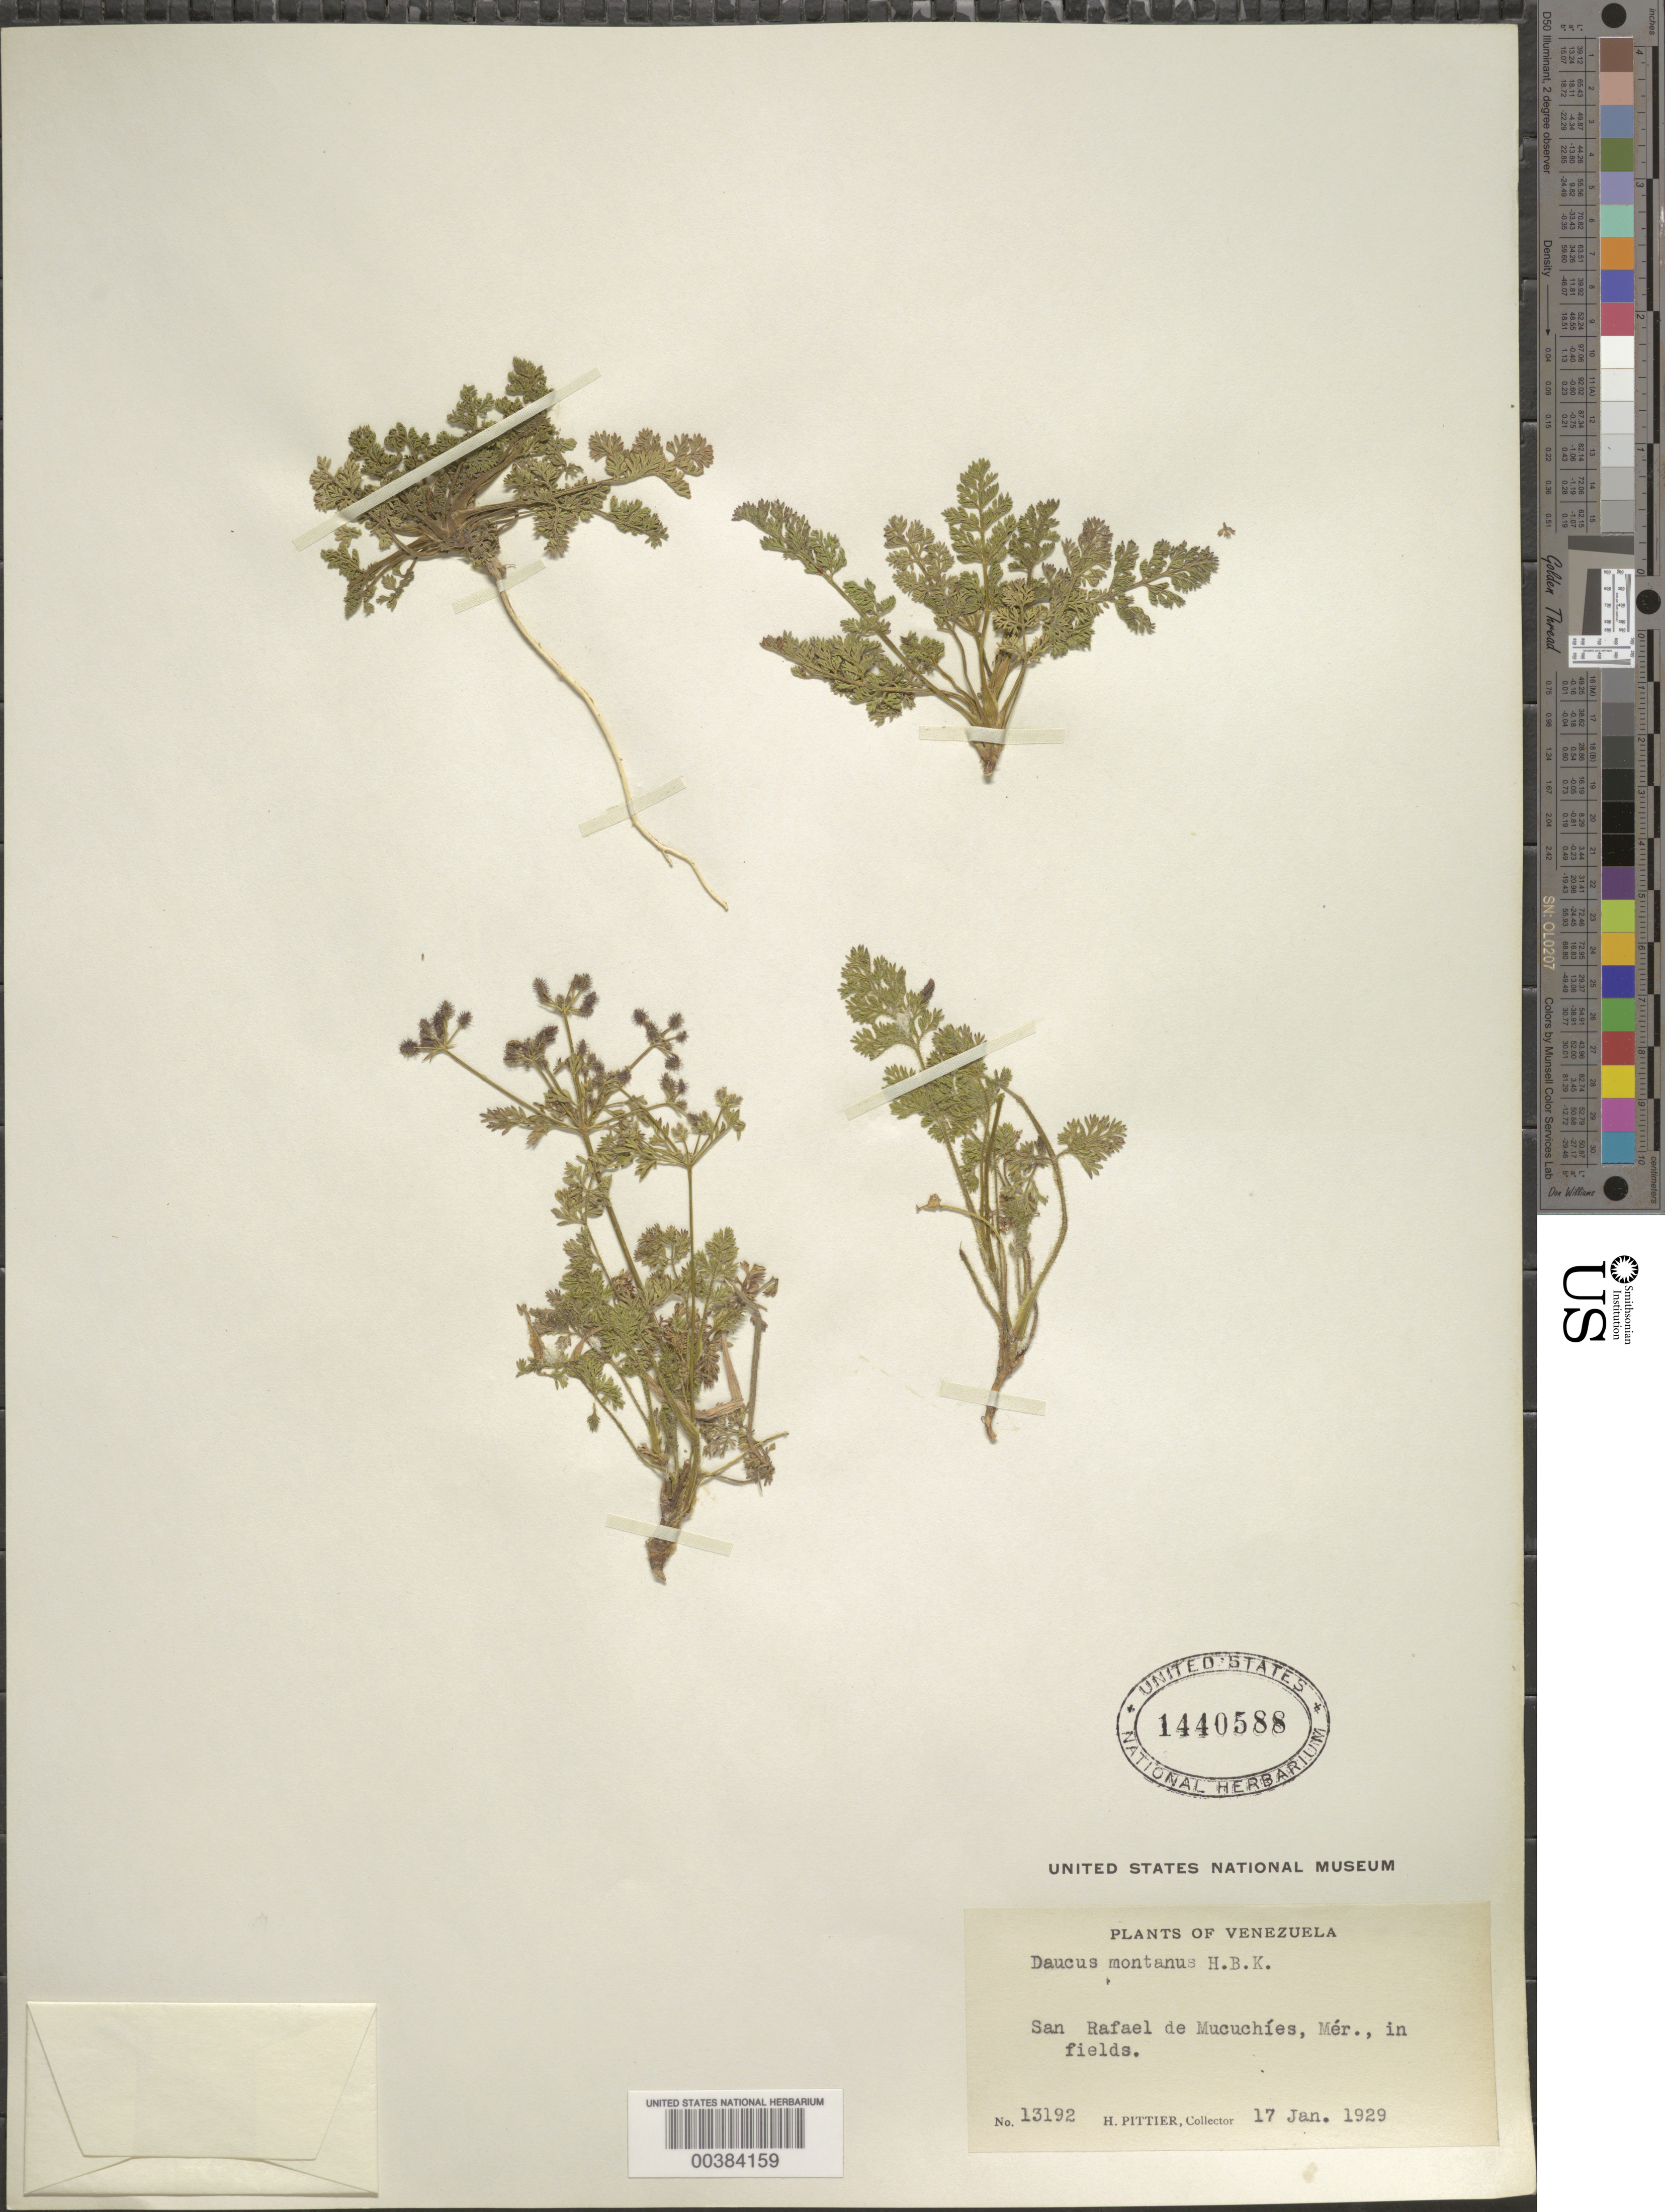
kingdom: Plantae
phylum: Tracheophyta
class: Magnoliopsida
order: Apiales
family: Apiaceae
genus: Daucus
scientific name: Daucus montanus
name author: Humb. & Bonpl. ex Spreng.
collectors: H. F. Pittier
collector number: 13192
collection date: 1929-01-17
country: Venezuela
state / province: Mérida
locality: San Rafael de Mucuchíes, Mér., in fields.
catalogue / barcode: US 1440588